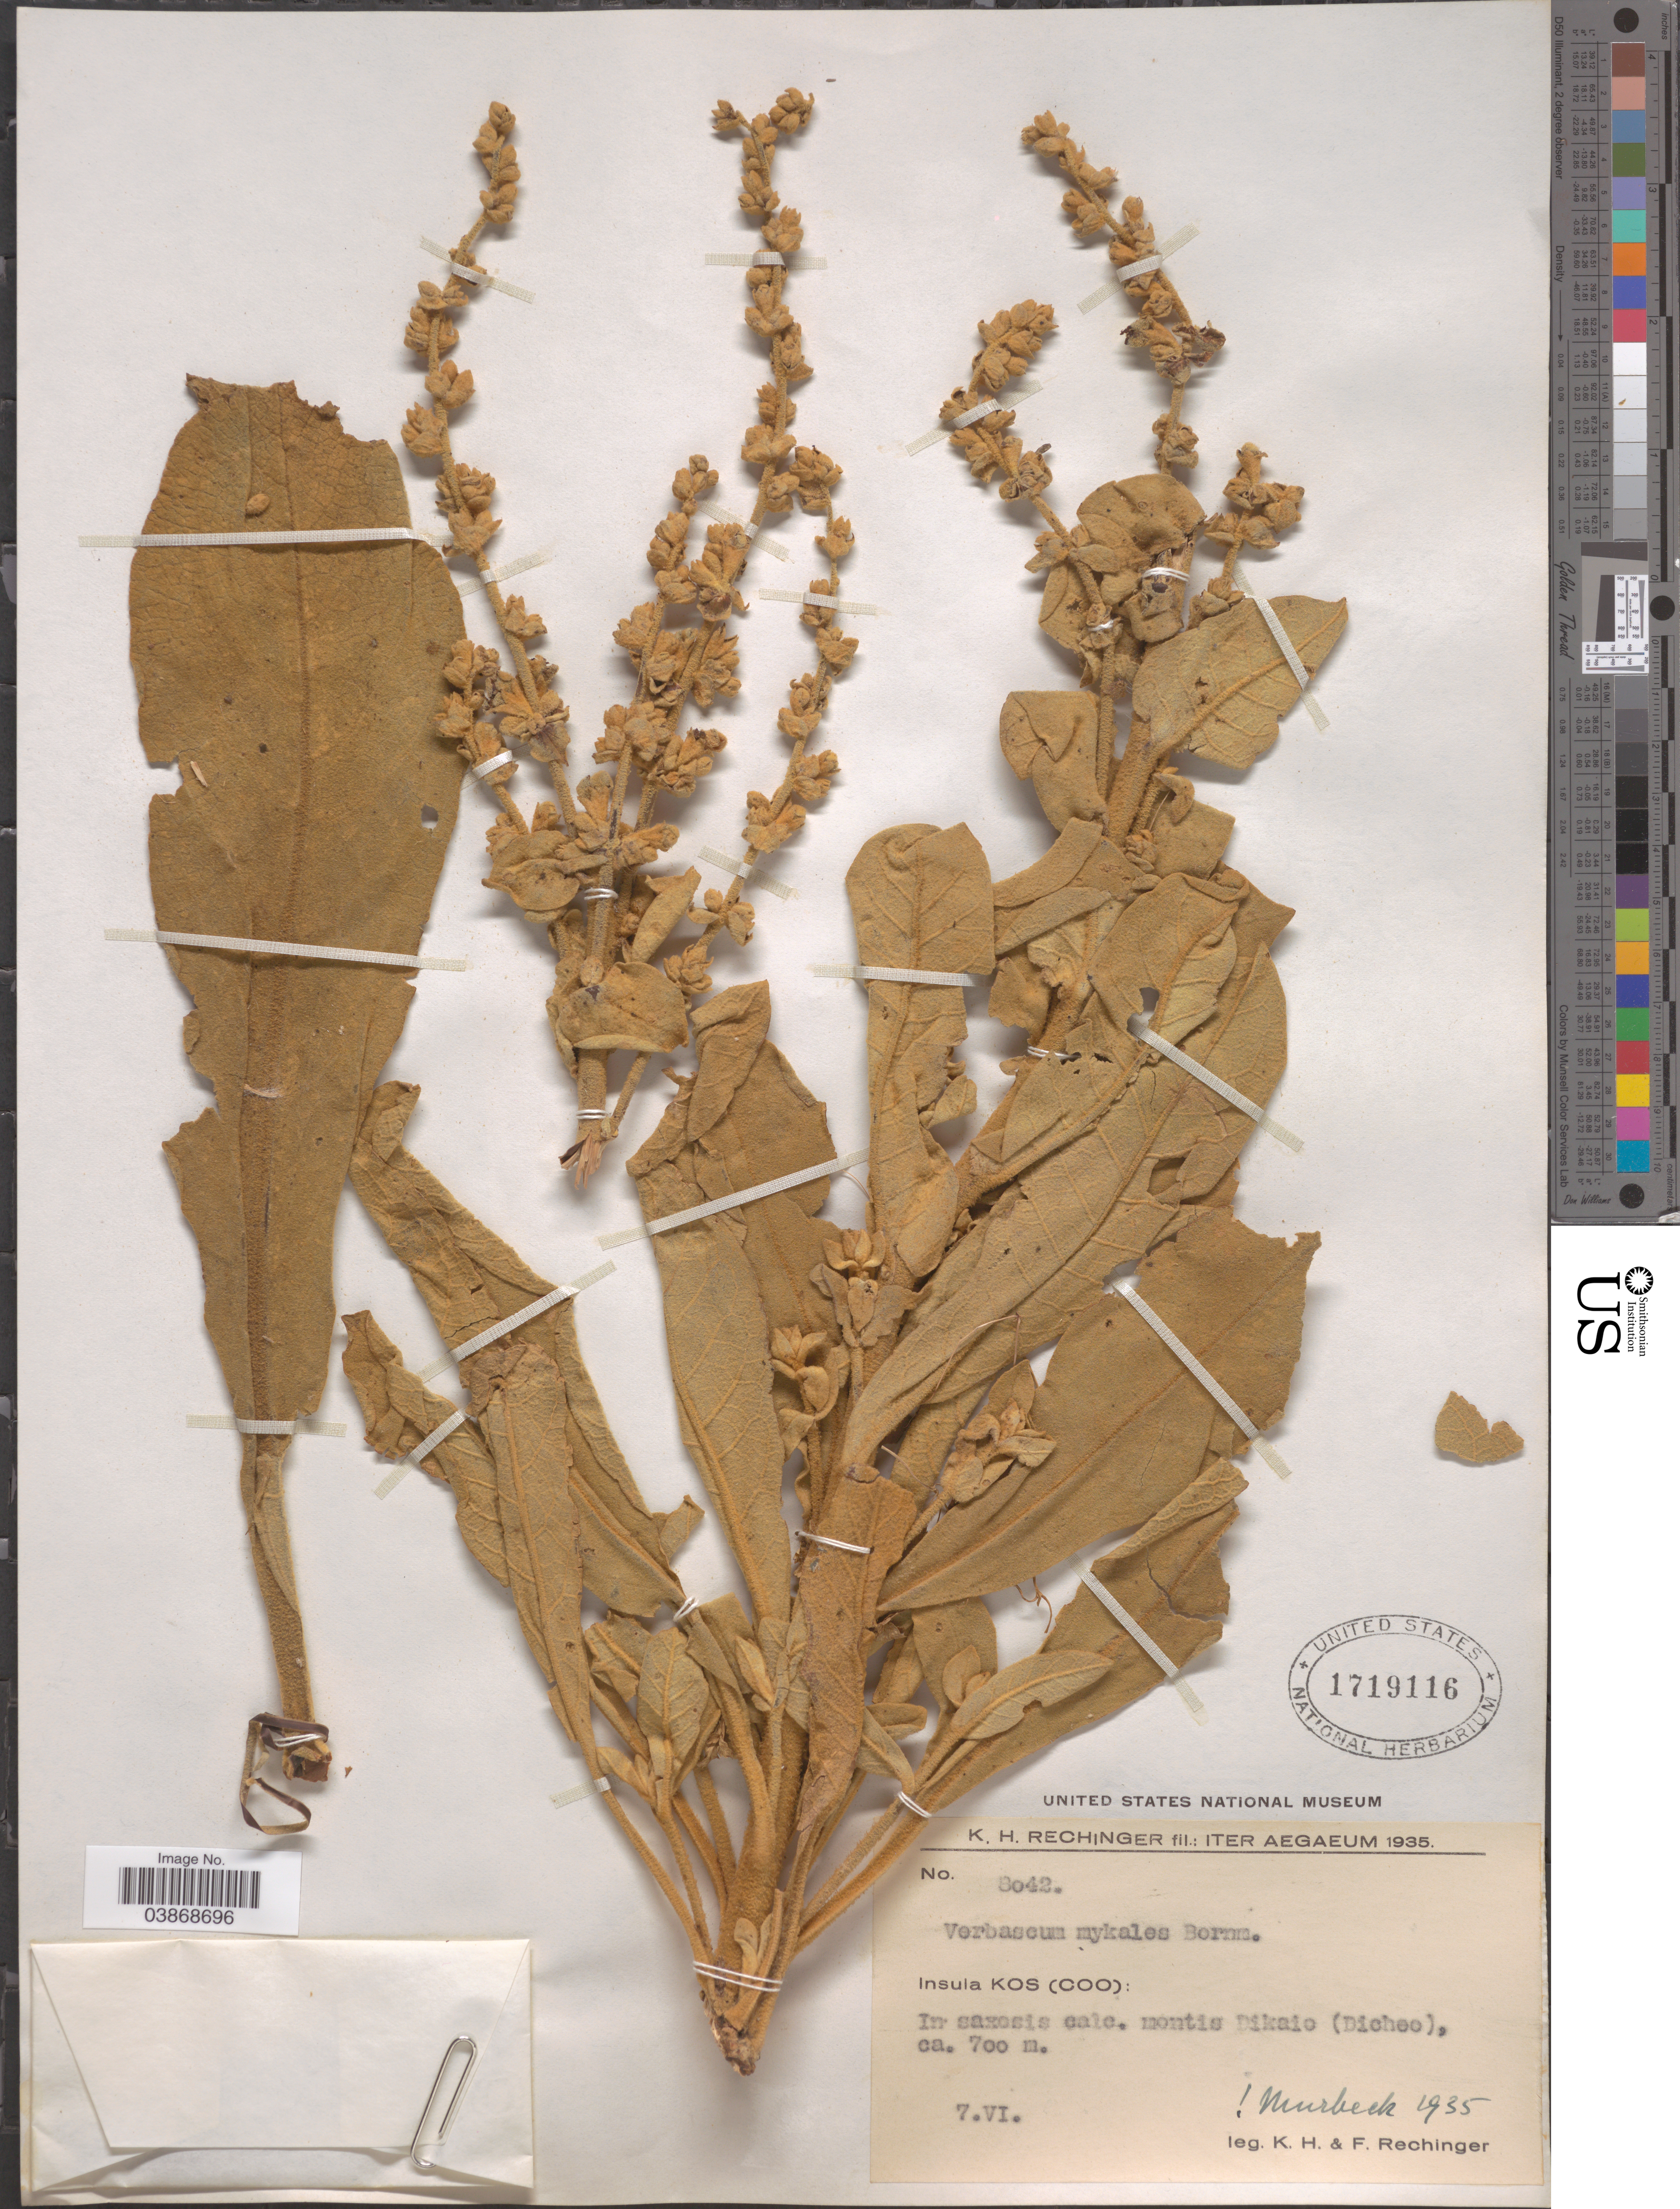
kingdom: Plantae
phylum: Tracheophyta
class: Magnoliopsida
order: Lamiales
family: Scrophulariaceae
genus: Verbascum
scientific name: Verbascum myakles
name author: Bornm.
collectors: K. H. Rechinger & F. Rechinger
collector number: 8042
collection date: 1935-06-07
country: Greece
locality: Iter Aegaeum. Insula Kos (Coo): In saxosis calc. montis Dikaio (Dicheo).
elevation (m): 700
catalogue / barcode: US 1719116